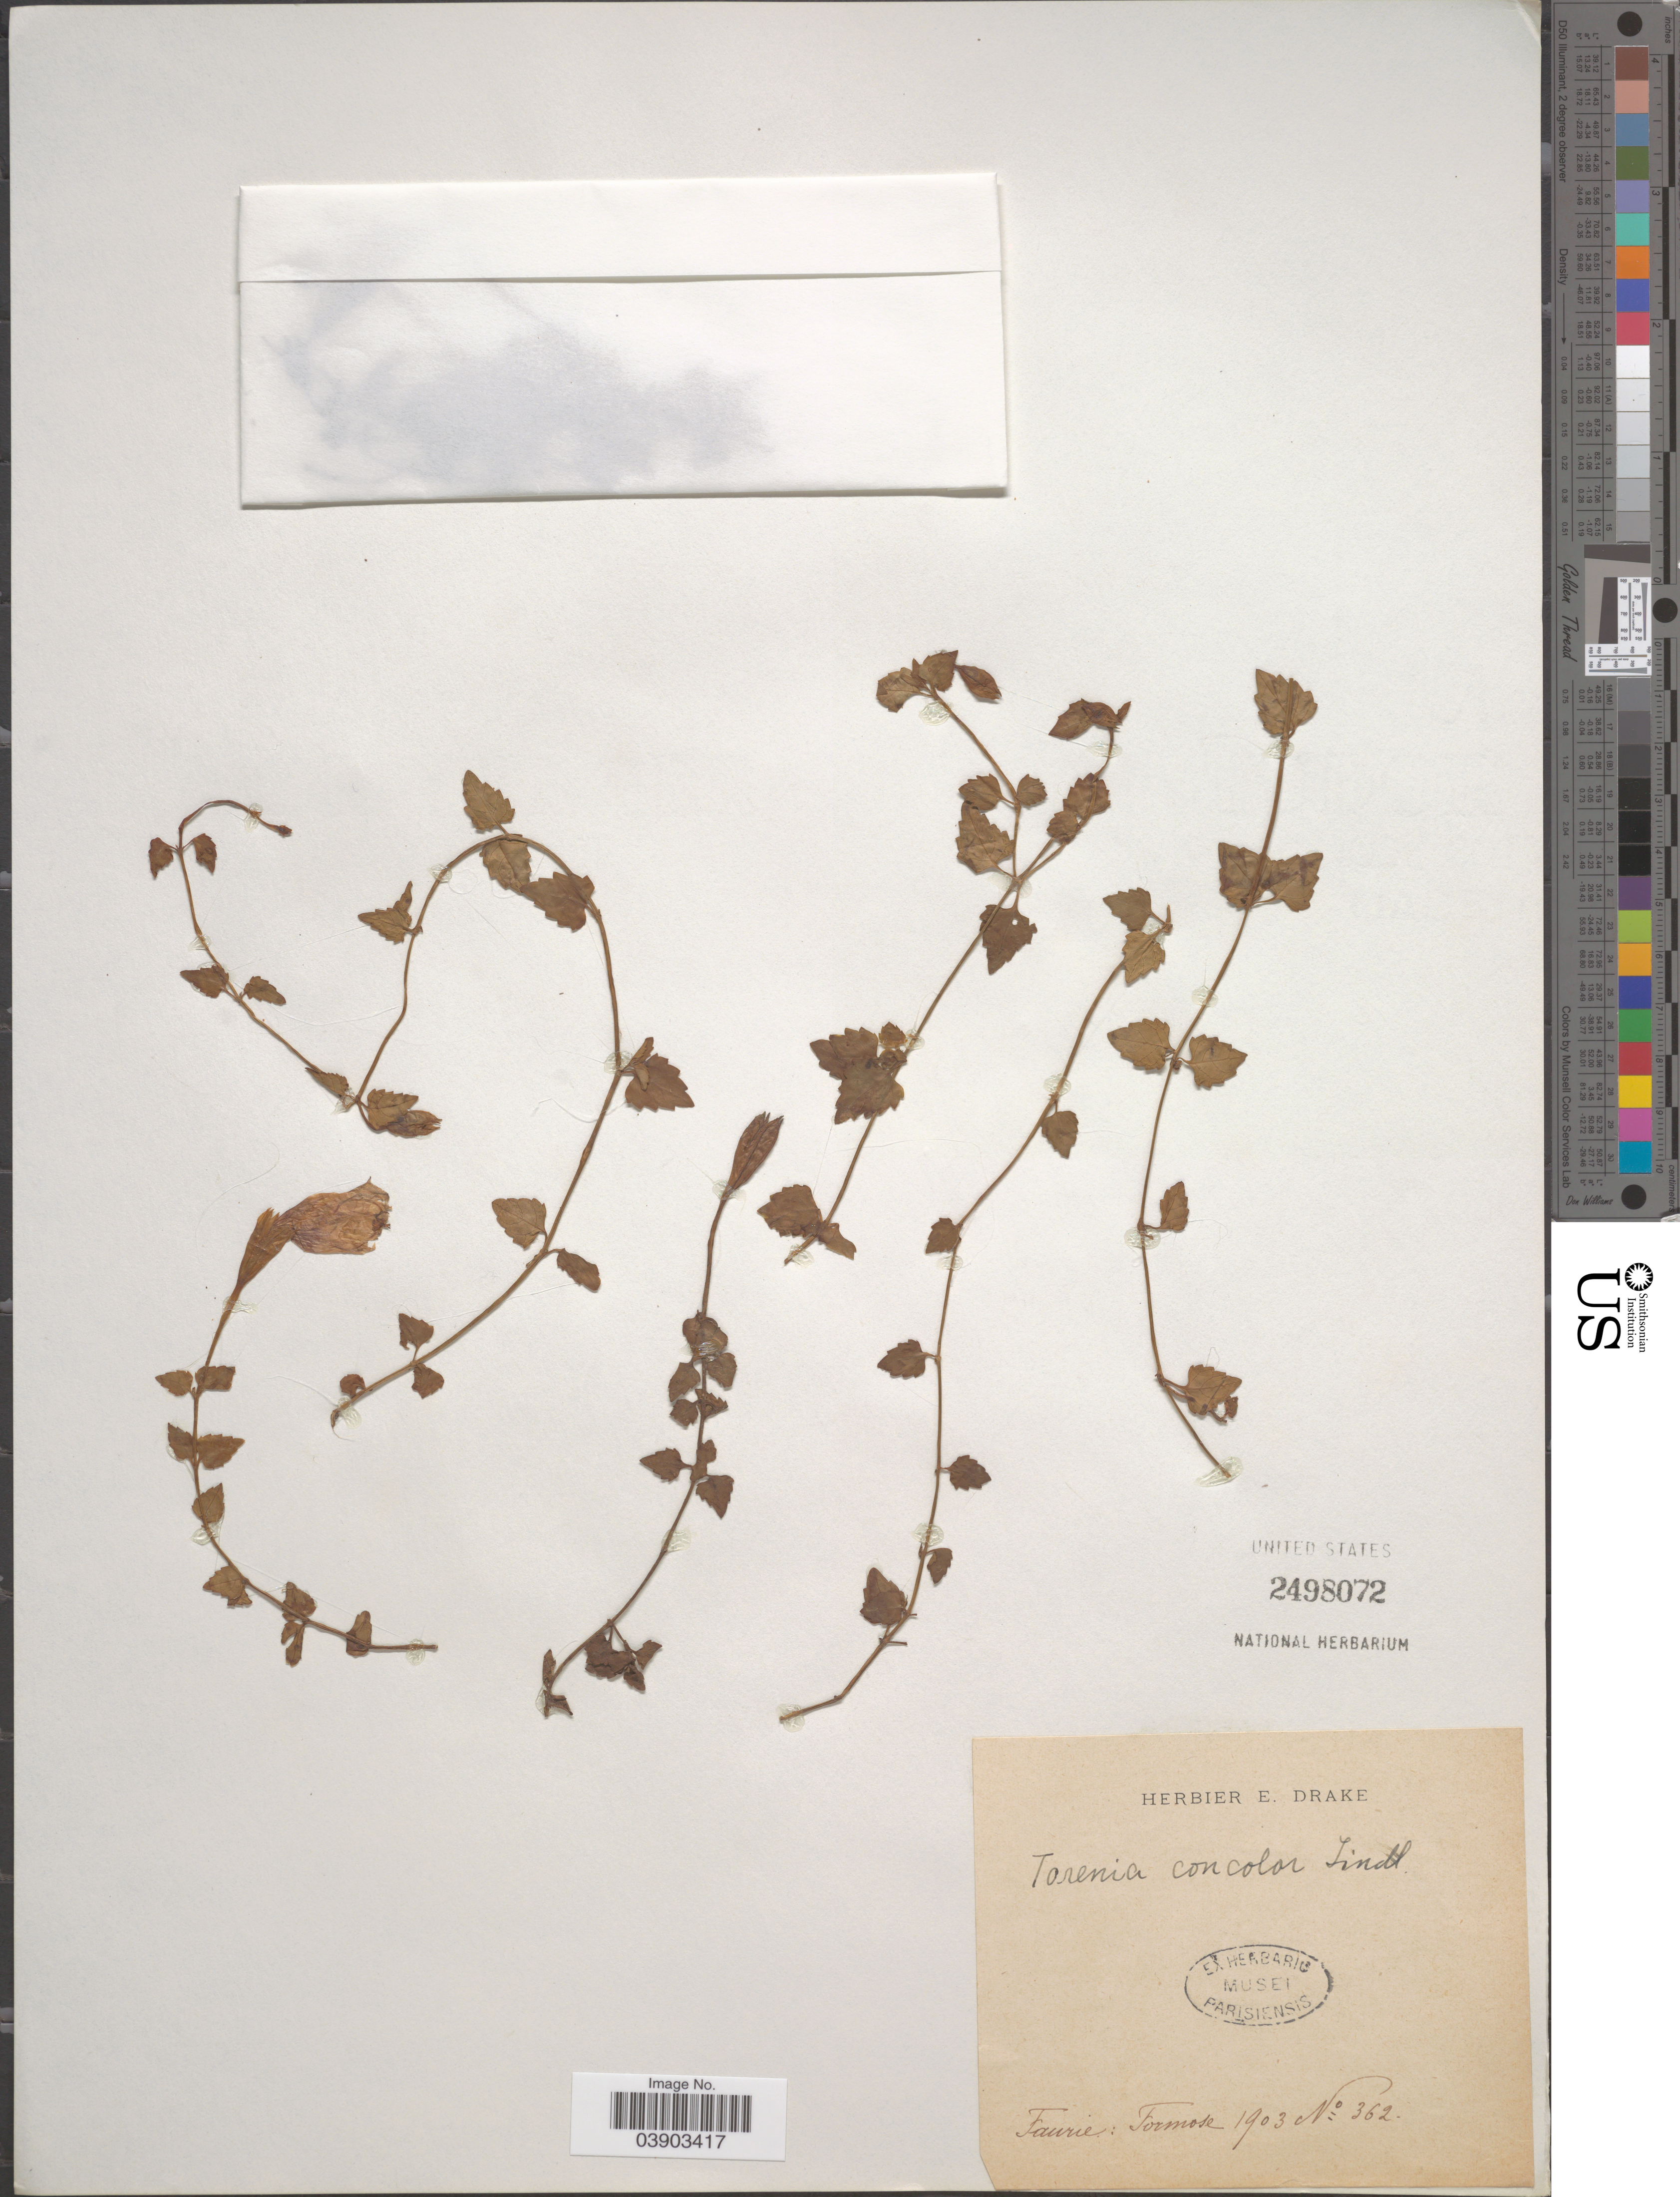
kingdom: Plantae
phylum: Tracheophyta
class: Magnoliopsida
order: Lamiales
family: Linderniaceae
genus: Torenia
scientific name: Torenia concolor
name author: Lindl.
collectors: -. Faurie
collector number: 362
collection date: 1903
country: Taiwan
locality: Formose.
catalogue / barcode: US 2498072